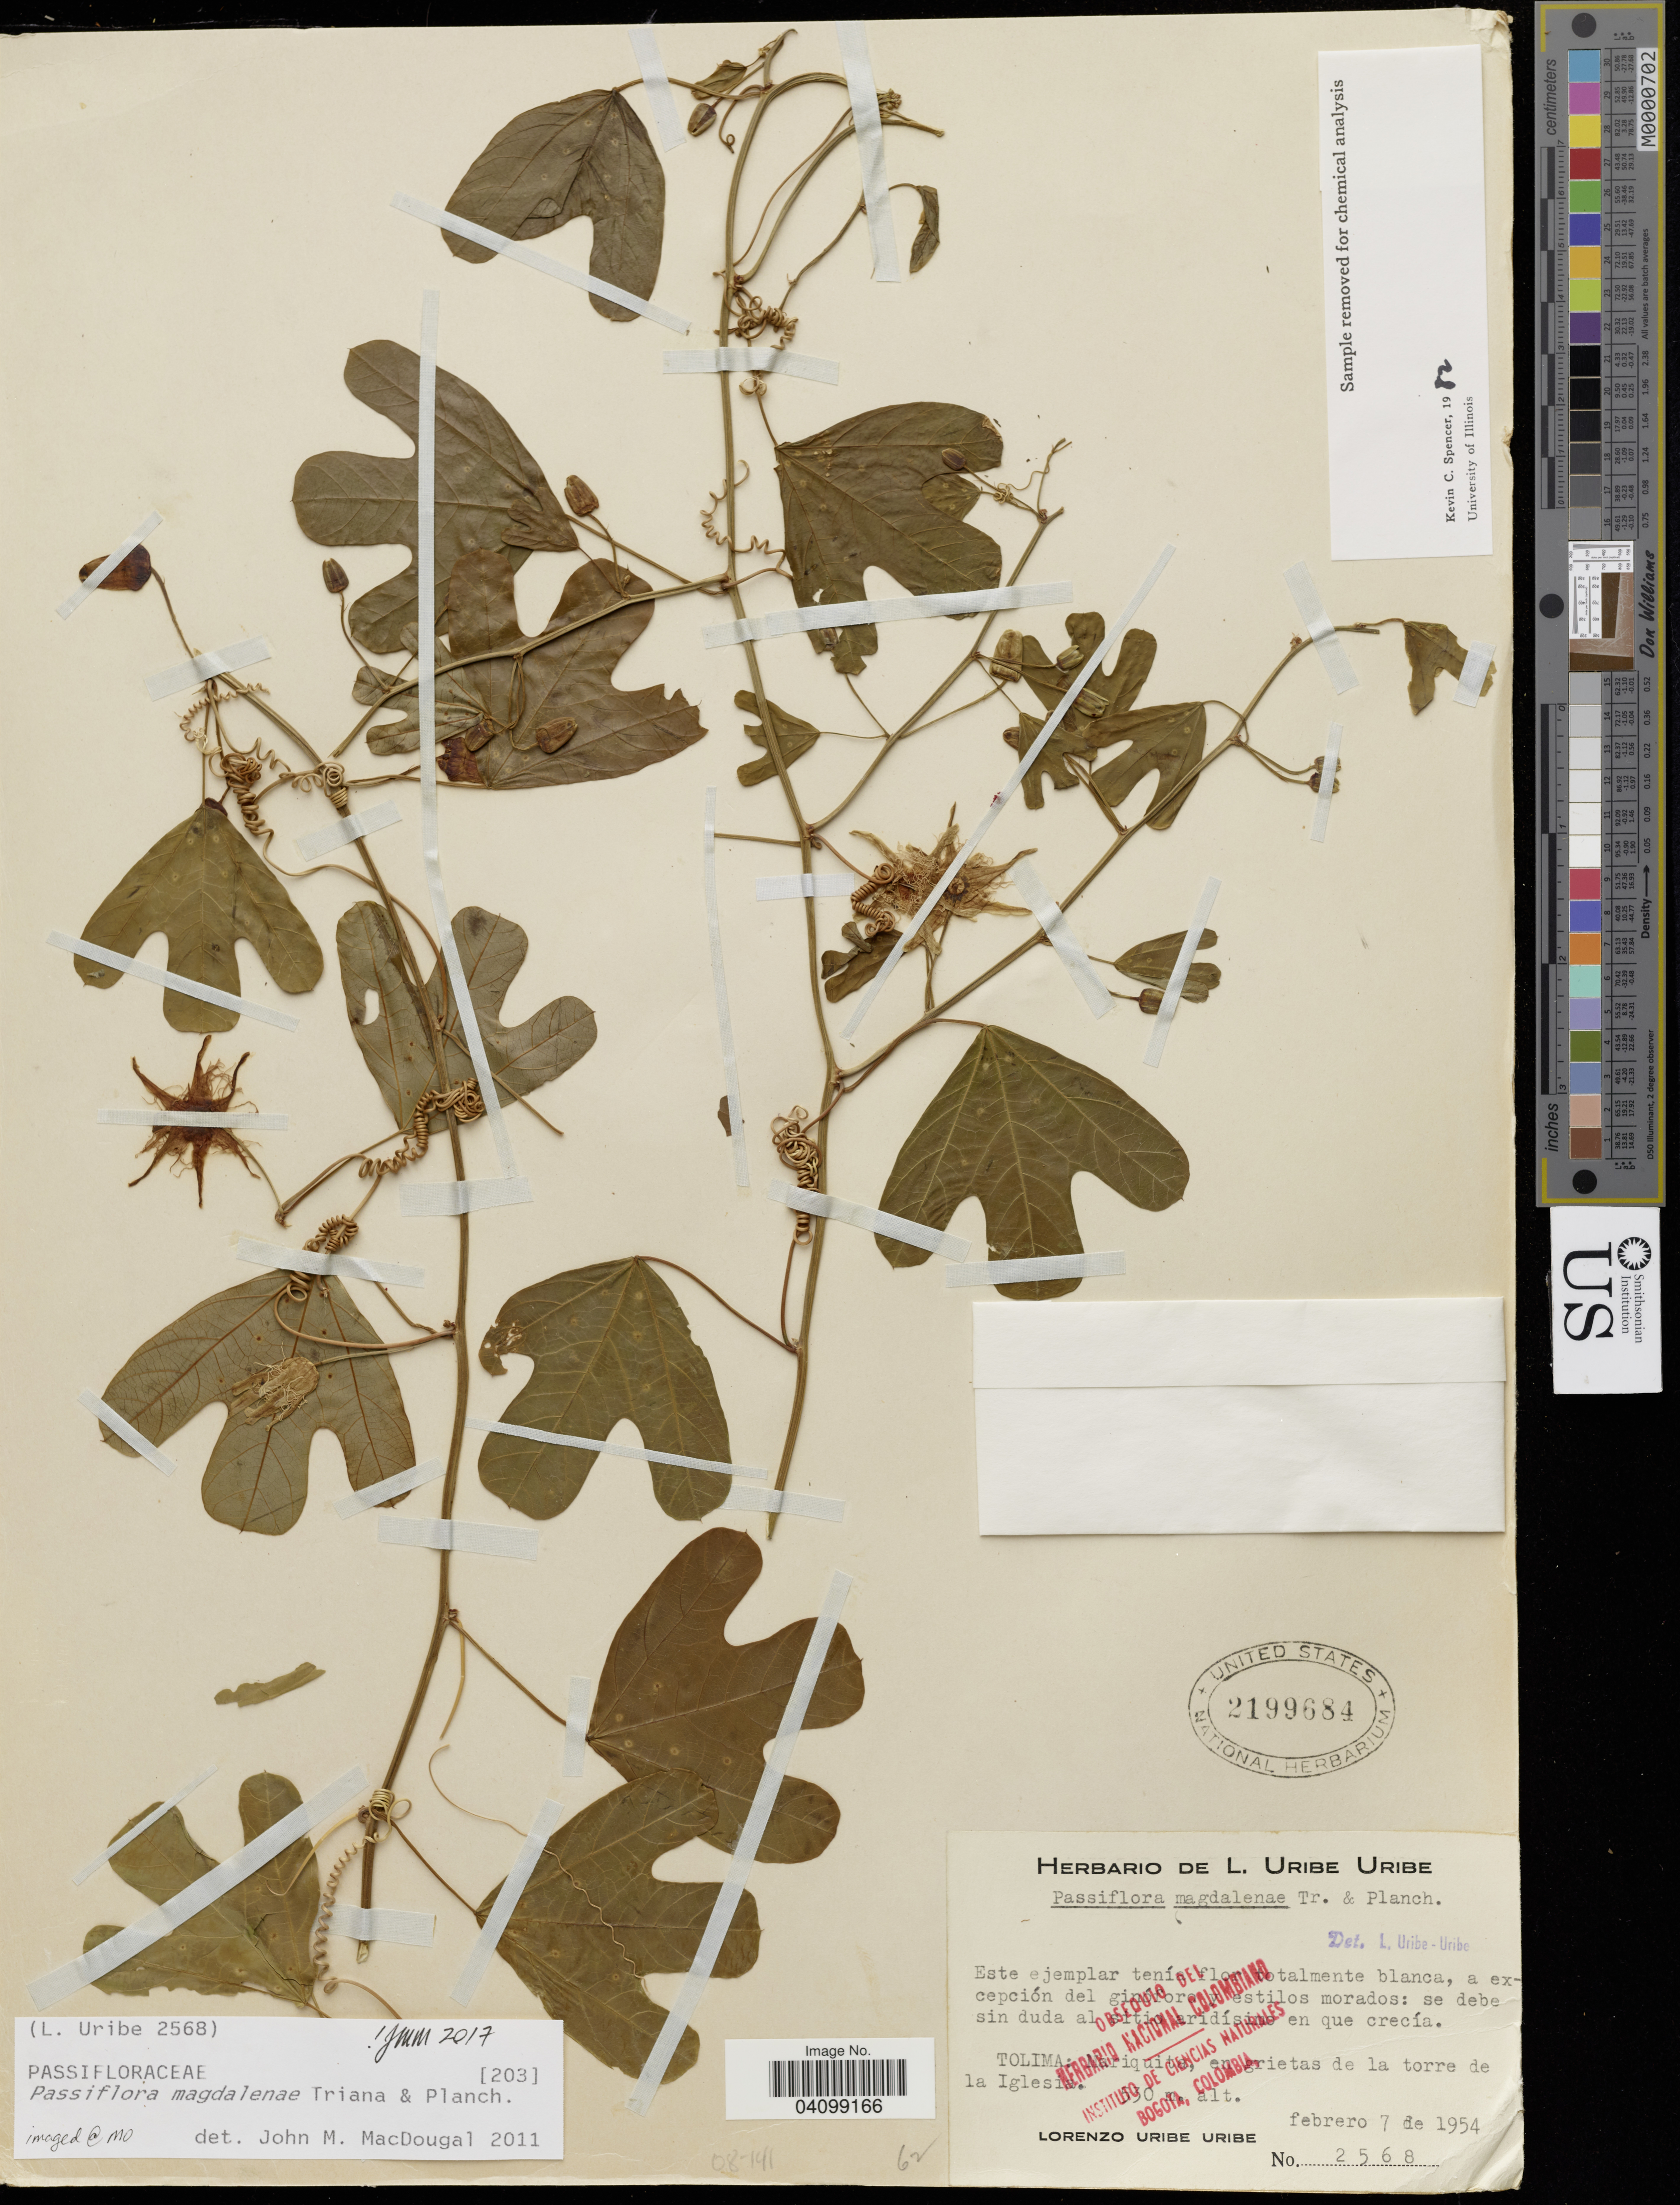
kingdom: Plantae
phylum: Tracheophyta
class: Magnoliopsida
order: Malpighiales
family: Passifloraceae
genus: Passiflora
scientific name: Passiflora magdalenae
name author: Triana & Planch.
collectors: U. Uribe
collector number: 2568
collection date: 1954-02-07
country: Colombia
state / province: Tolima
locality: Mariquita, en grietas de la torre de la Iglesia.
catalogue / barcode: US 2199684